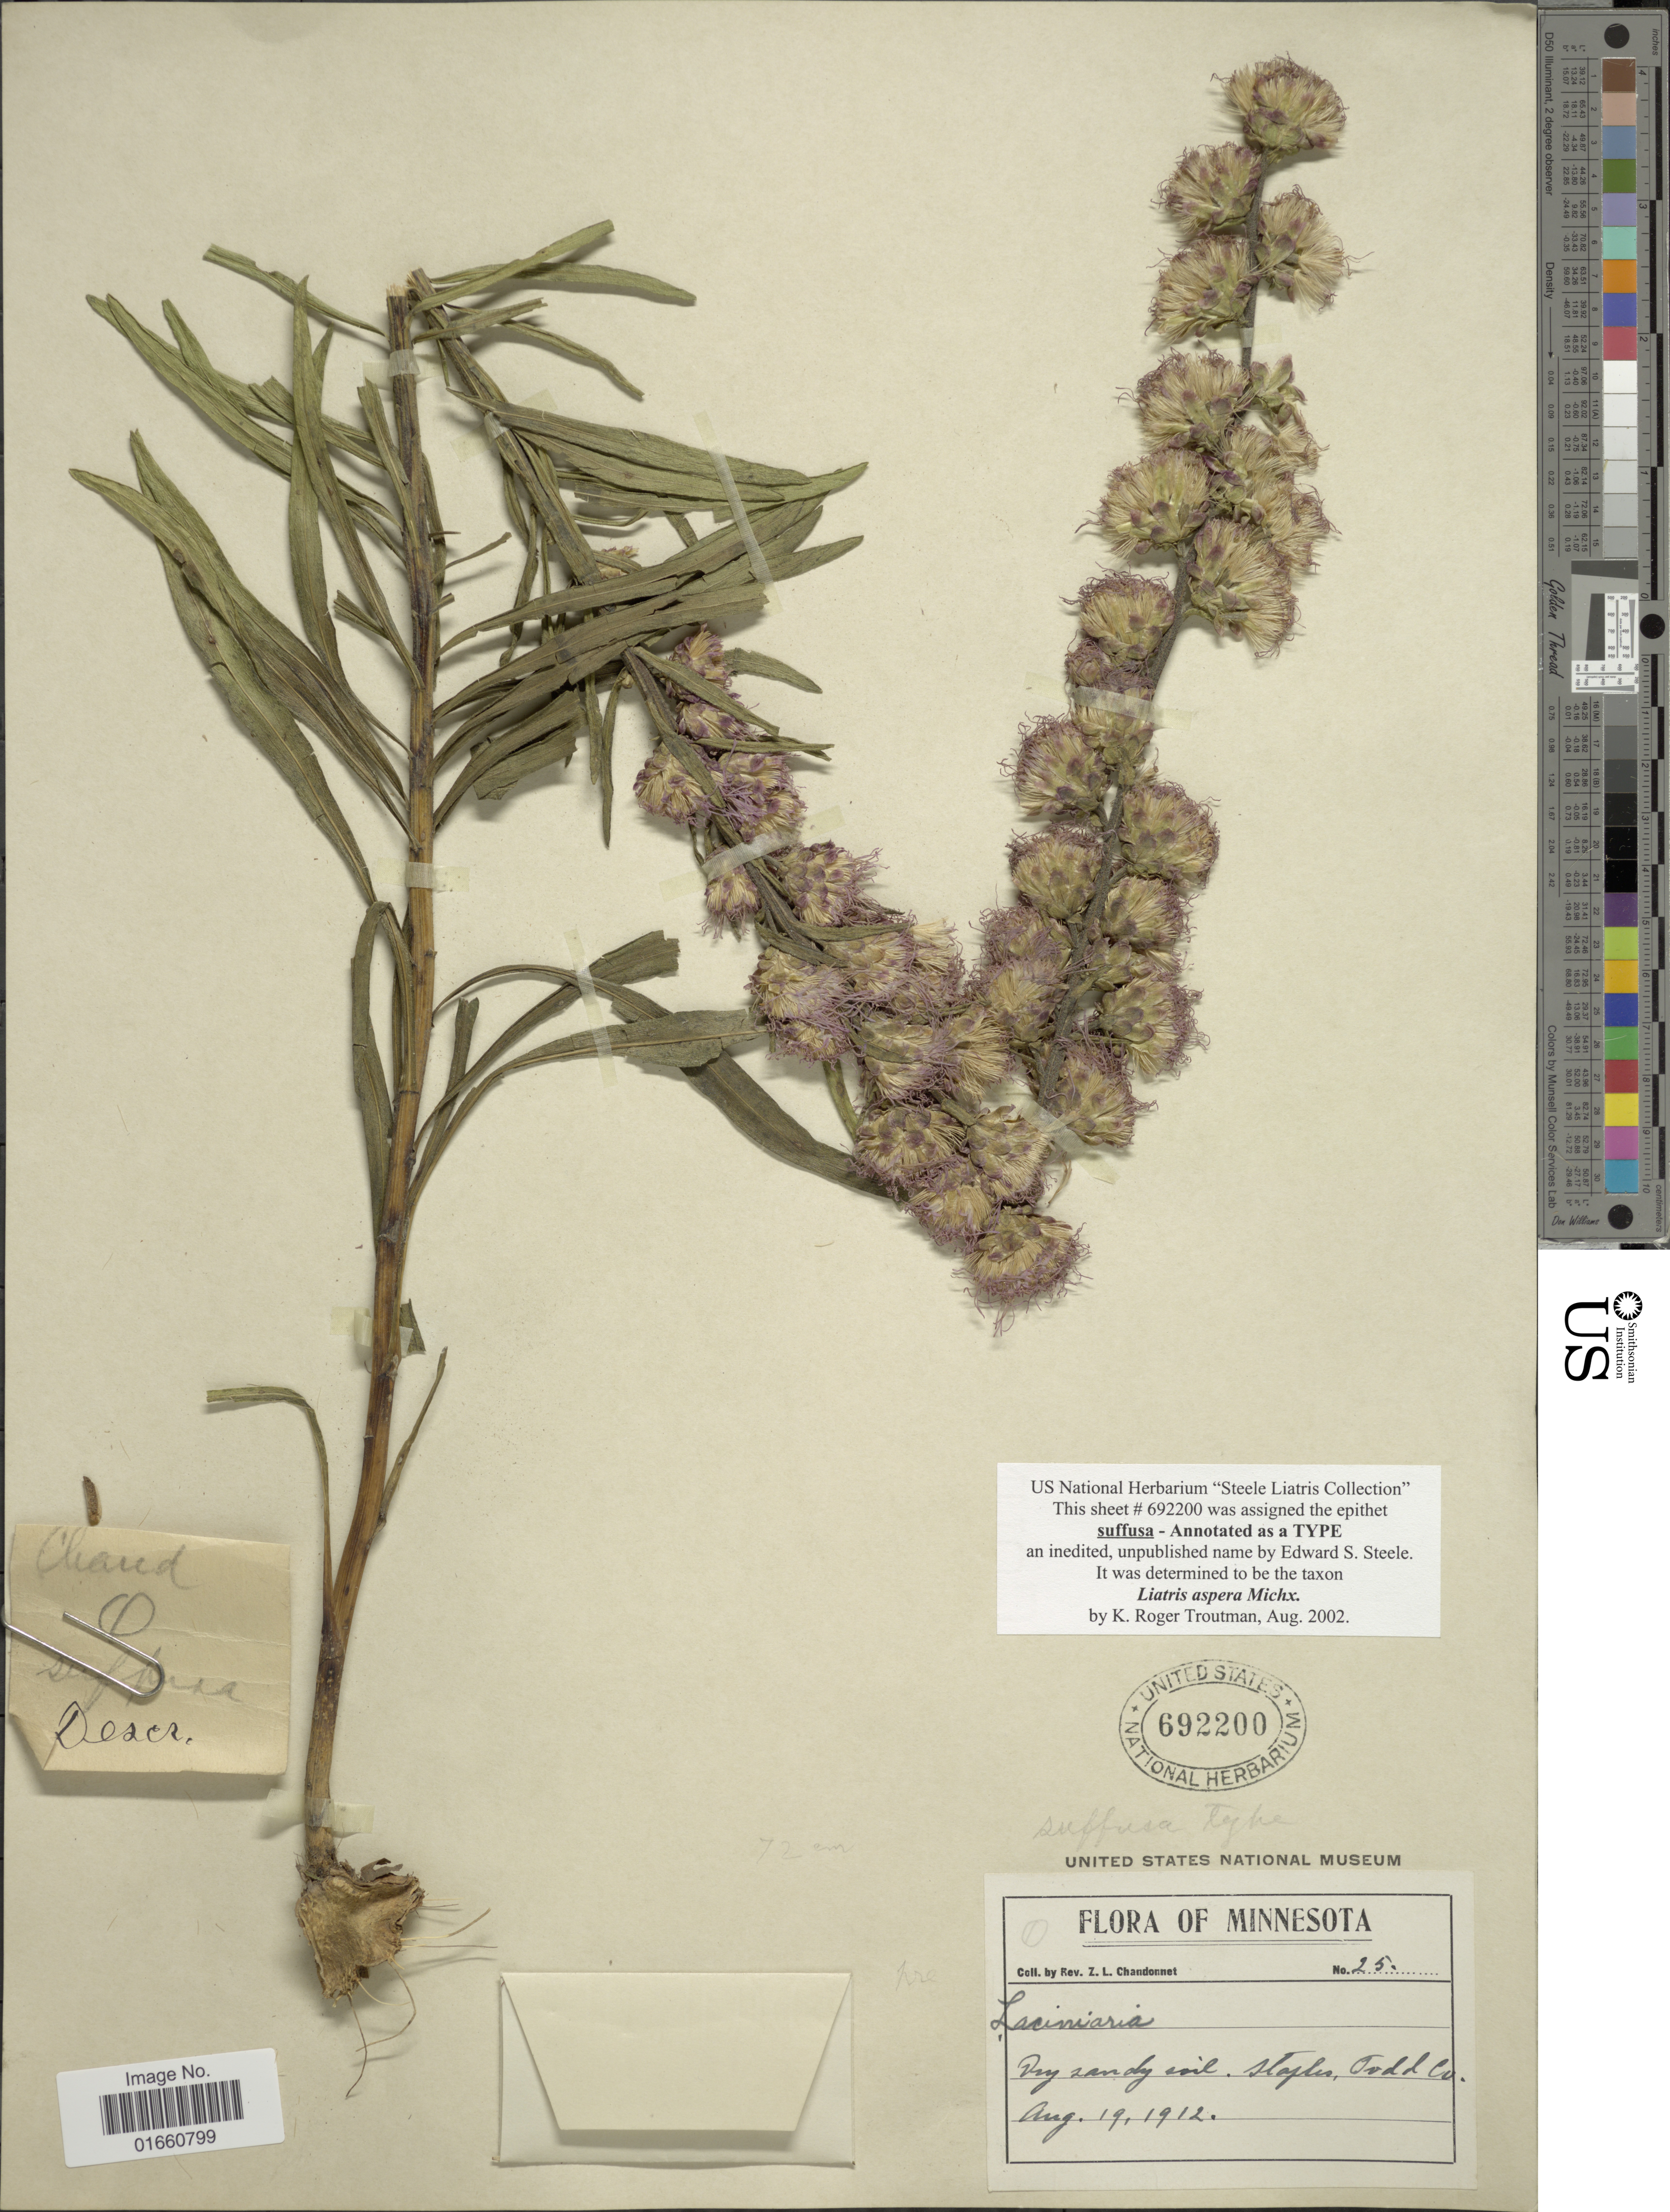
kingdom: Plantae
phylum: Tracheophyta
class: Magnoliopsida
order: Asterales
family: Asteraceae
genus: Liatris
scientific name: Liatris aspera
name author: Michx.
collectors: Z. Chandonnet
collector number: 25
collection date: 1912-08-19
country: United States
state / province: Minnesota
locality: Staples, Todd Co.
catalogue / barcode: US 692200